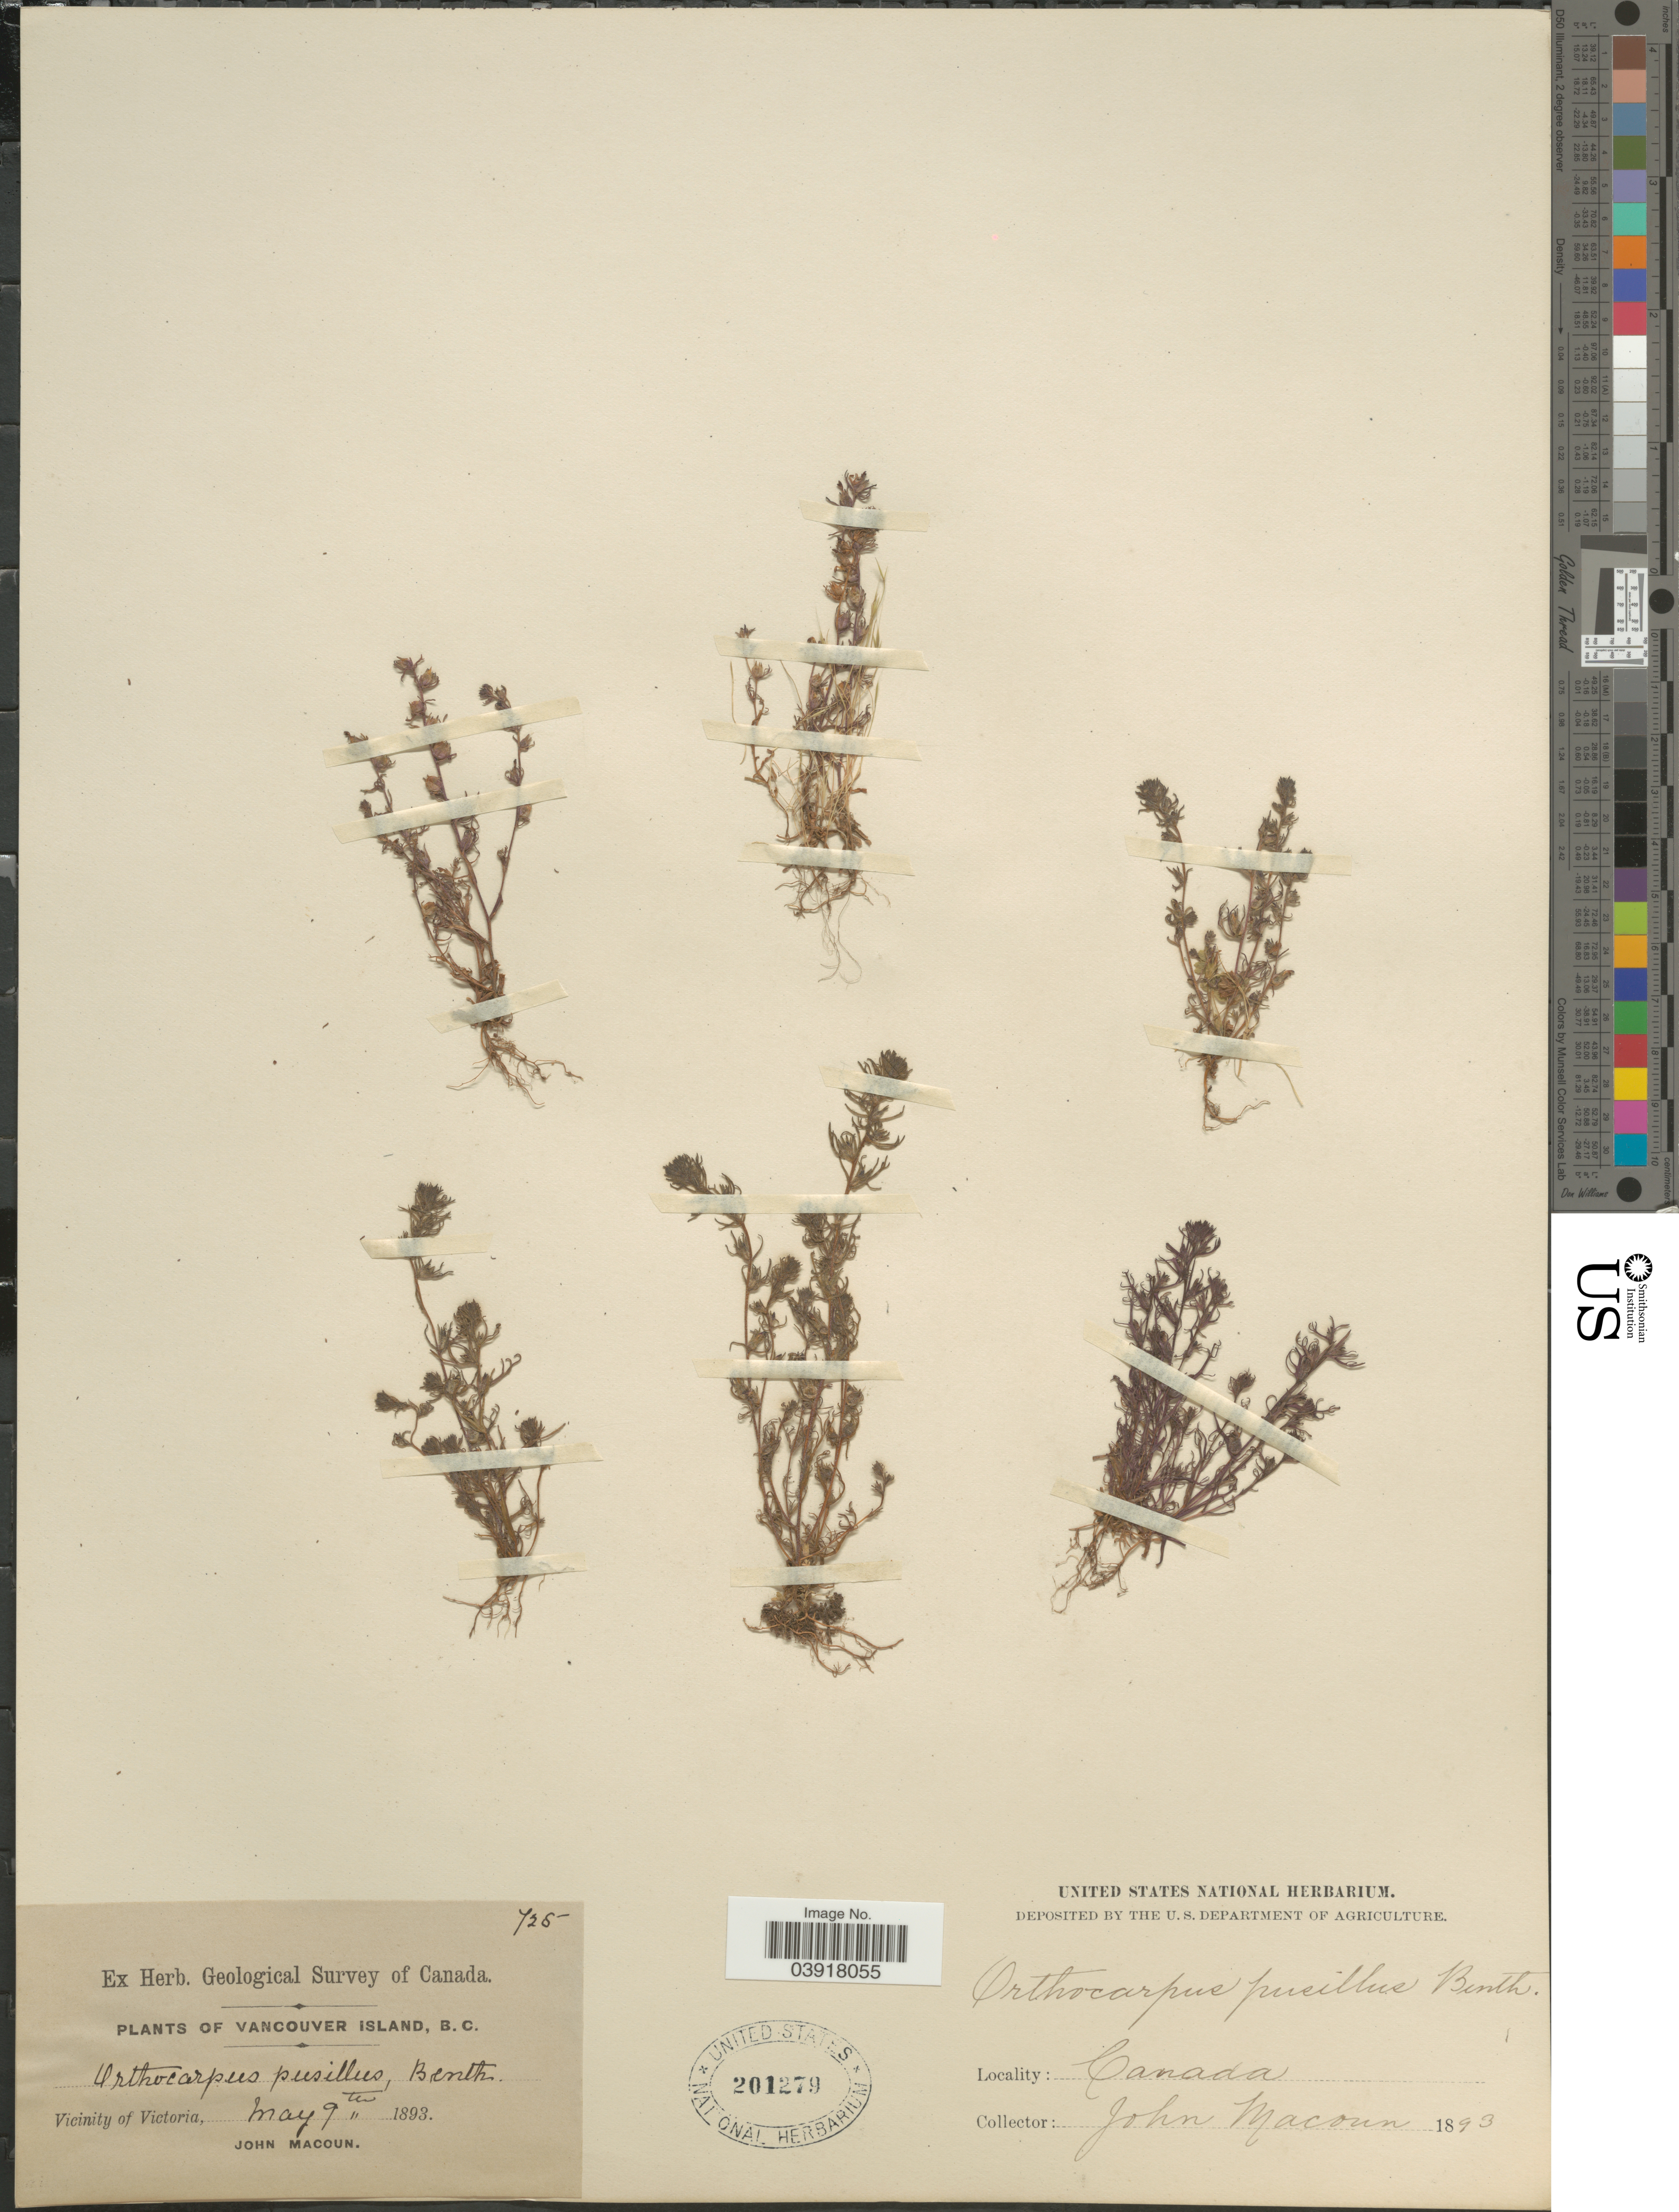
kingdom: Plantae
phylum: Tracheophyta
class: Magnoliopsida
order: Lamiales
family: Orobanchaceae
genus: Orthocarpus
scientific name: Orthocarpus pusillus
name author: Benth.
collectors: J. Macoun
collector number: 728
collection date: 1893-05-09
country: Canada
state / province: British Columbia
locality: Vancouver Island, B.C. Vicinity of Victoria.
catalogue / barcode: US 201279